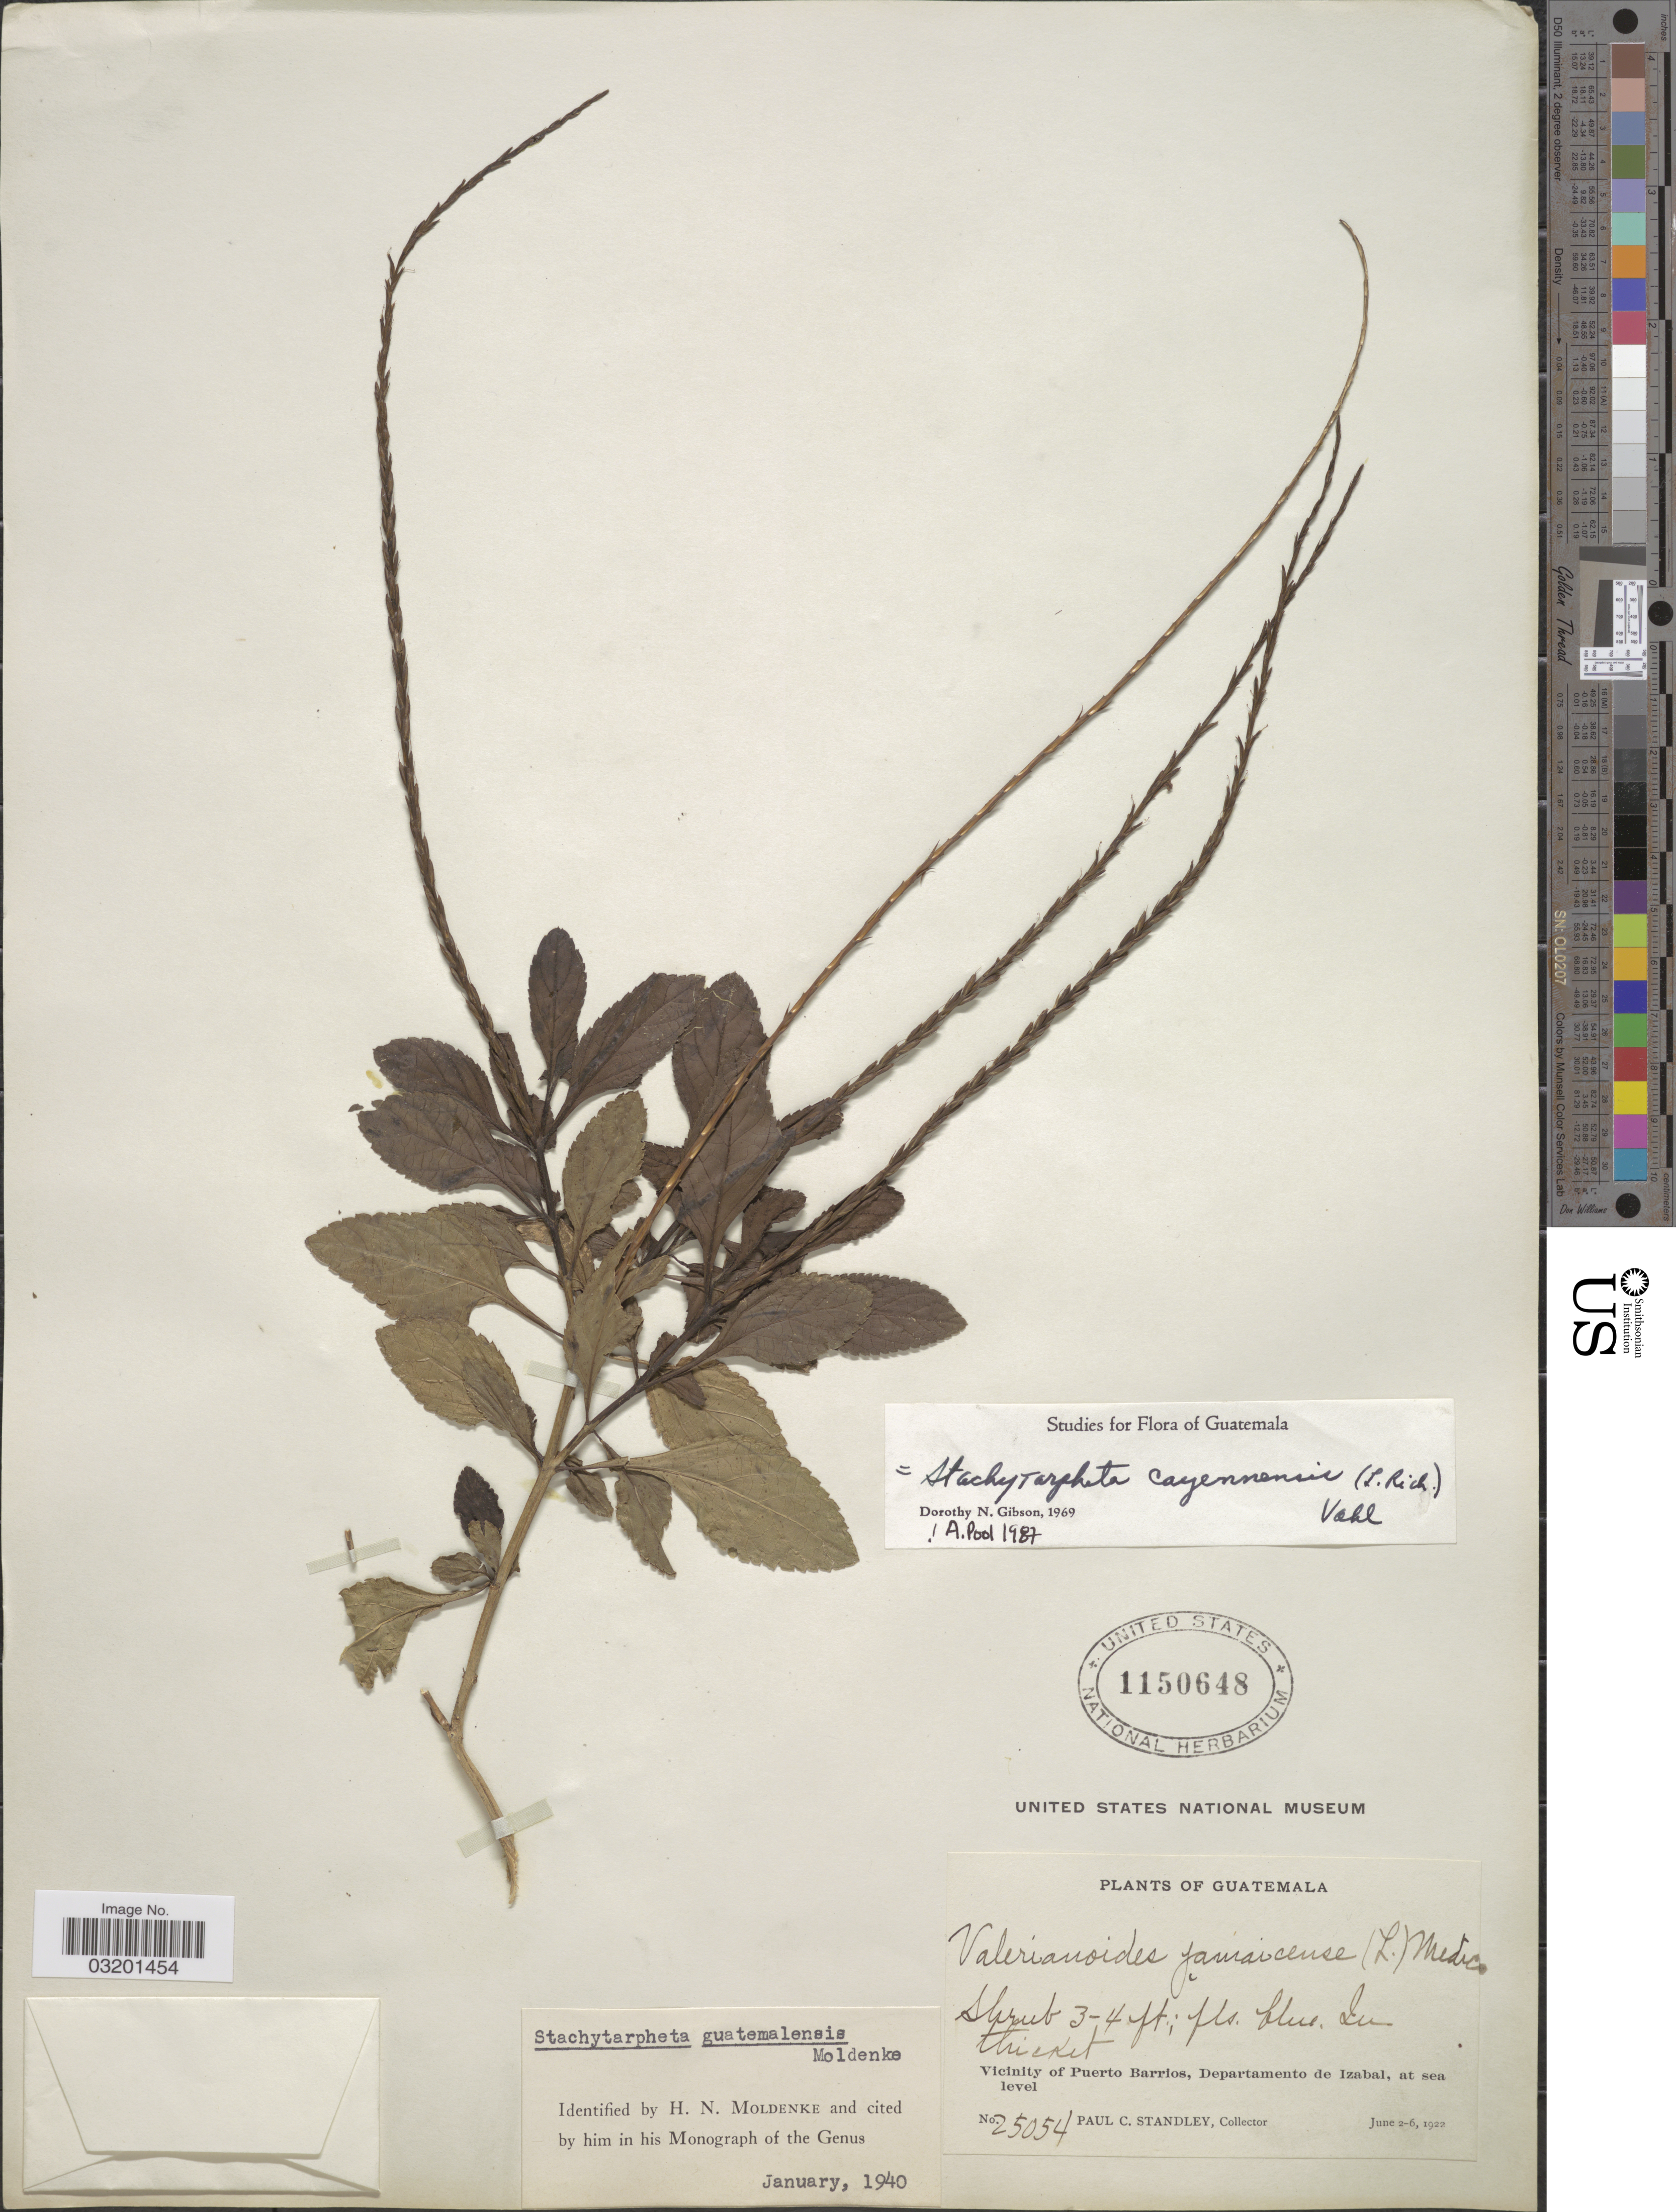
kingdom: Plantae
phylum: Tracheophyta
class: Magnoliopsida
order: Lamiales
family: Verbenaceae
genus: Stachytarpheta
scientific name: Stachytarpheta cayennensis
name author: (Rich.) Vahl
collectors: P. C. Standley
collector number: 25054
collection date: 1922-06-02/1922-06-06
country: Guatemala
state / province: Izabal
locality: Vicinity of Puerto Barrios, Departamento de Izabal.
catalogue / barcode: US 1150648